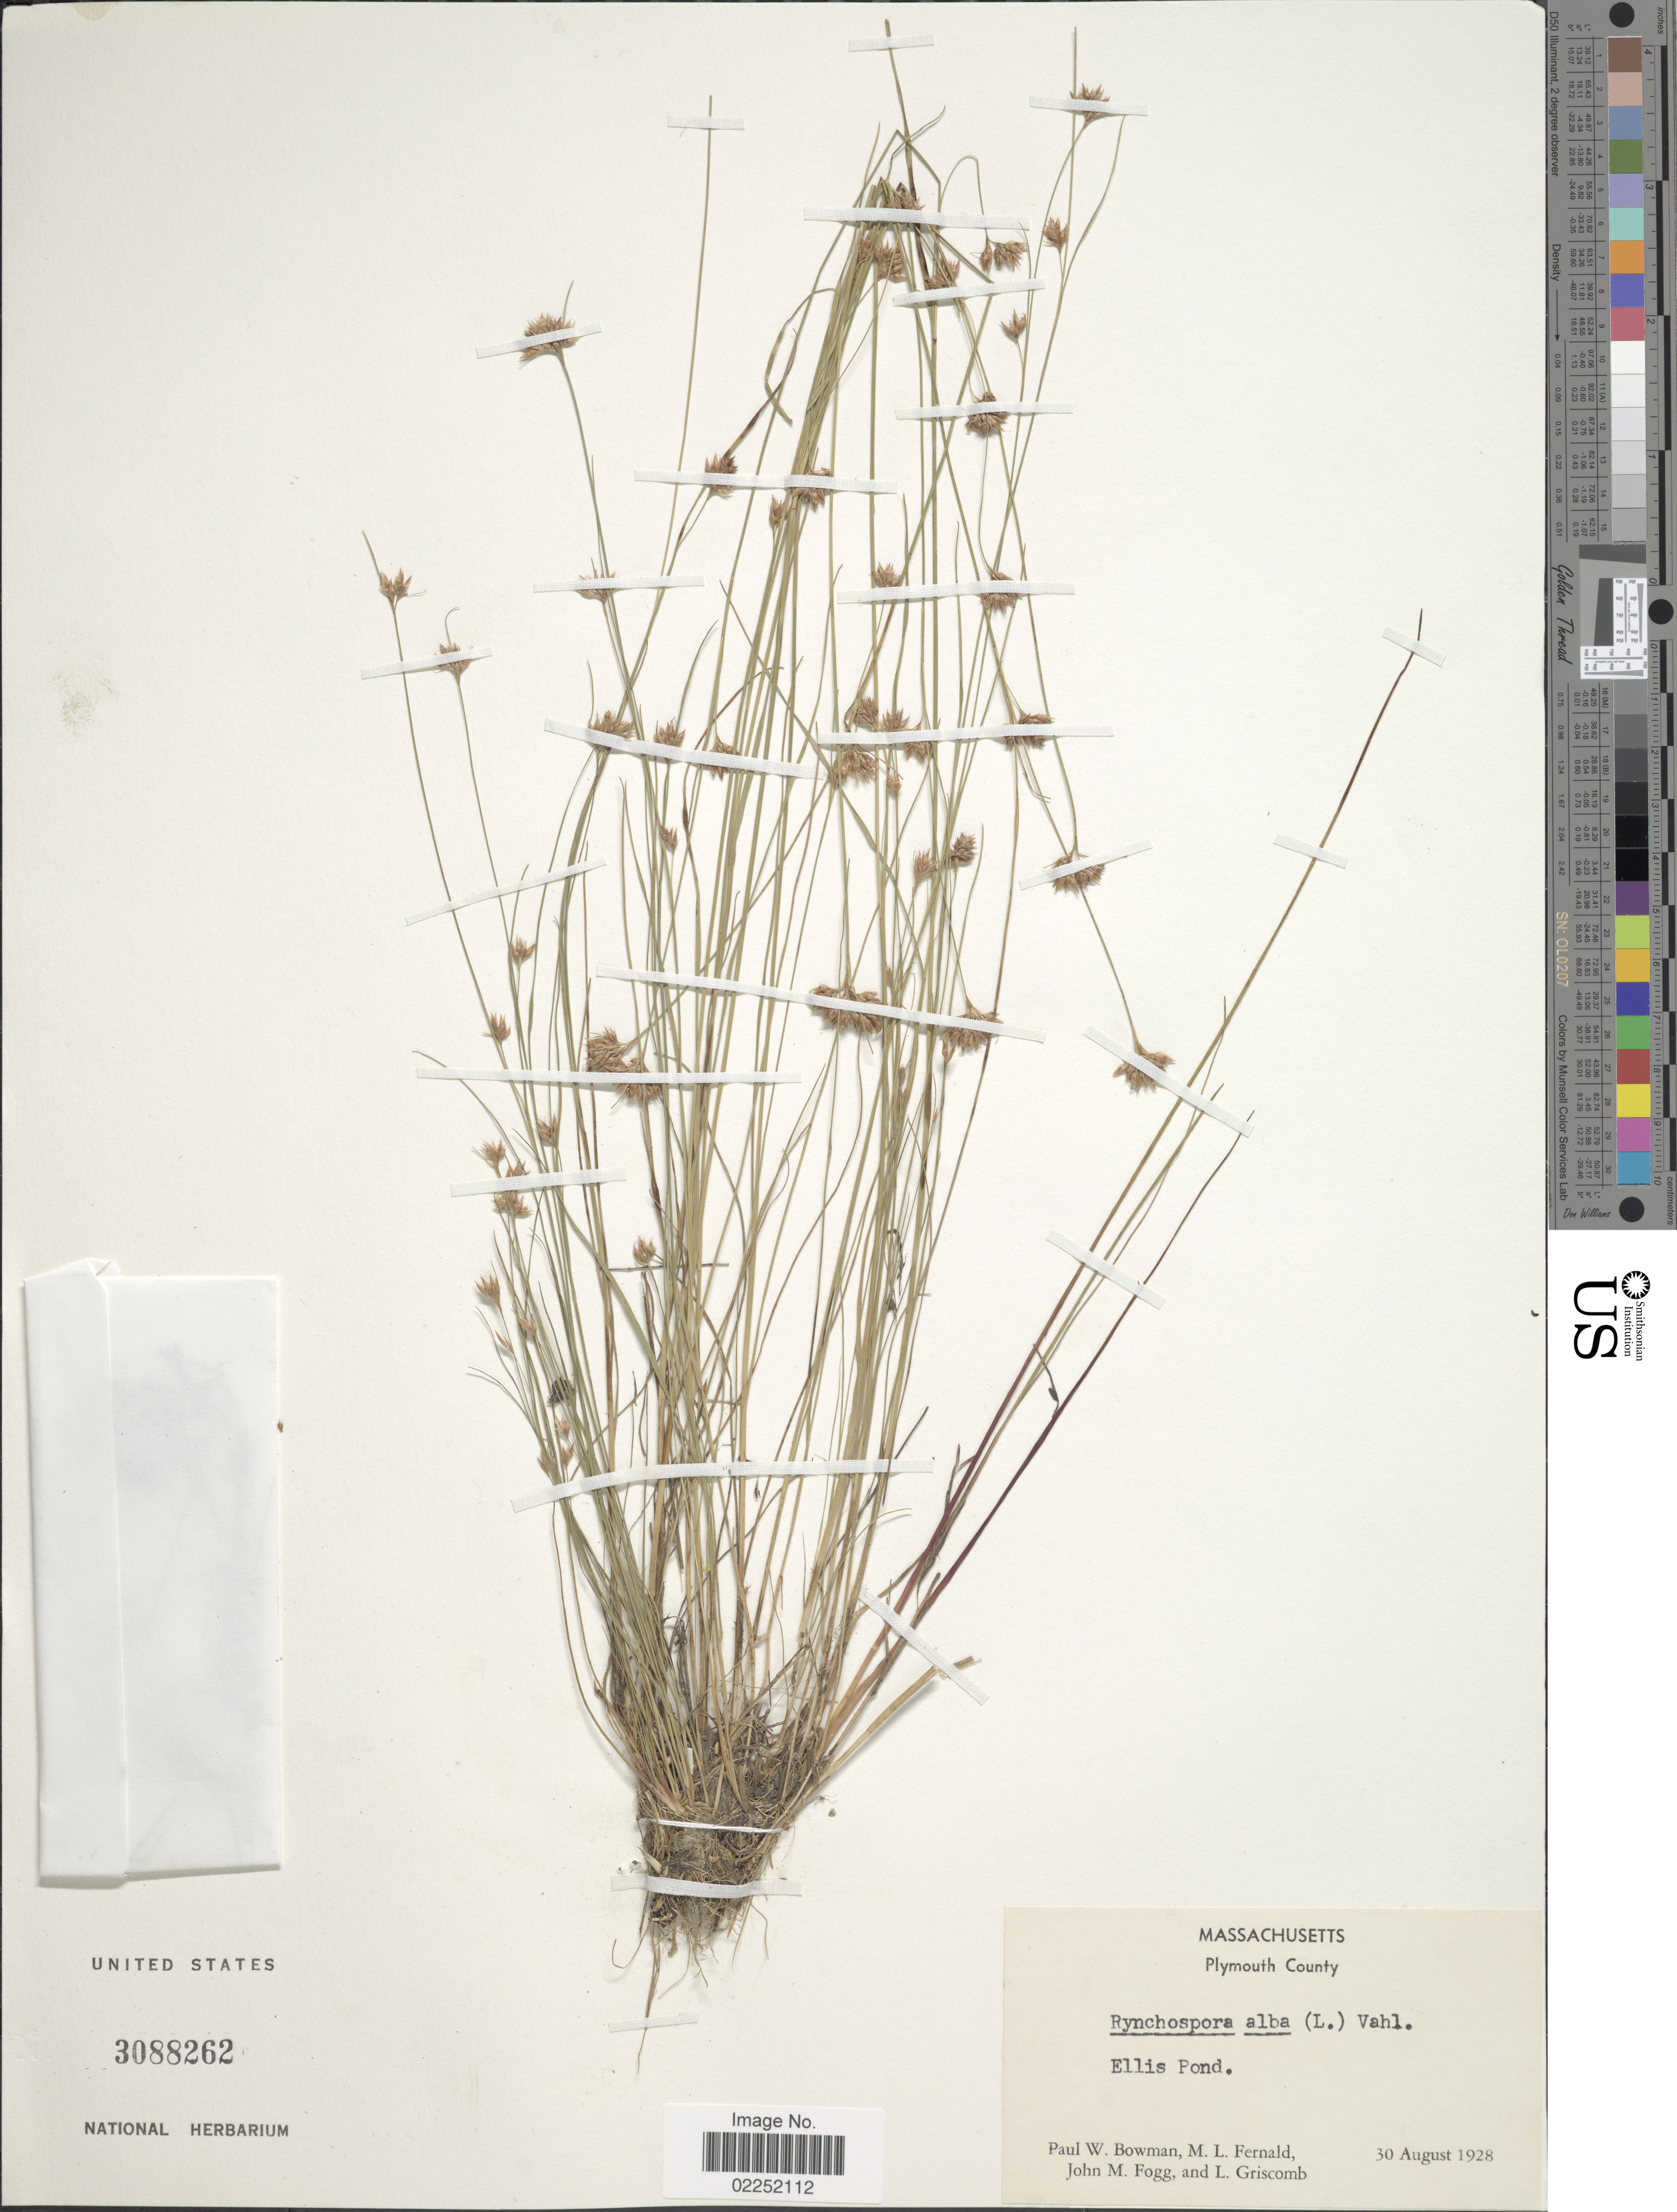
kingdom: Plantae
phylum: Tracheophyta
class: Liliopsida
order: Poales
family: Cyperaceae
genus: Rhynchospora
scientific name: Rhynchospora alba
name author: (L.) Vahl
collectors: P. Bowman, M. L. Fernald, J. Fogg & L. Griscomb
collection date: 1928-08-30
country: United States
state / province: Massachusetts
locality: Plymouth County, Ellis Pond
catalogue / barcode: US 3088262